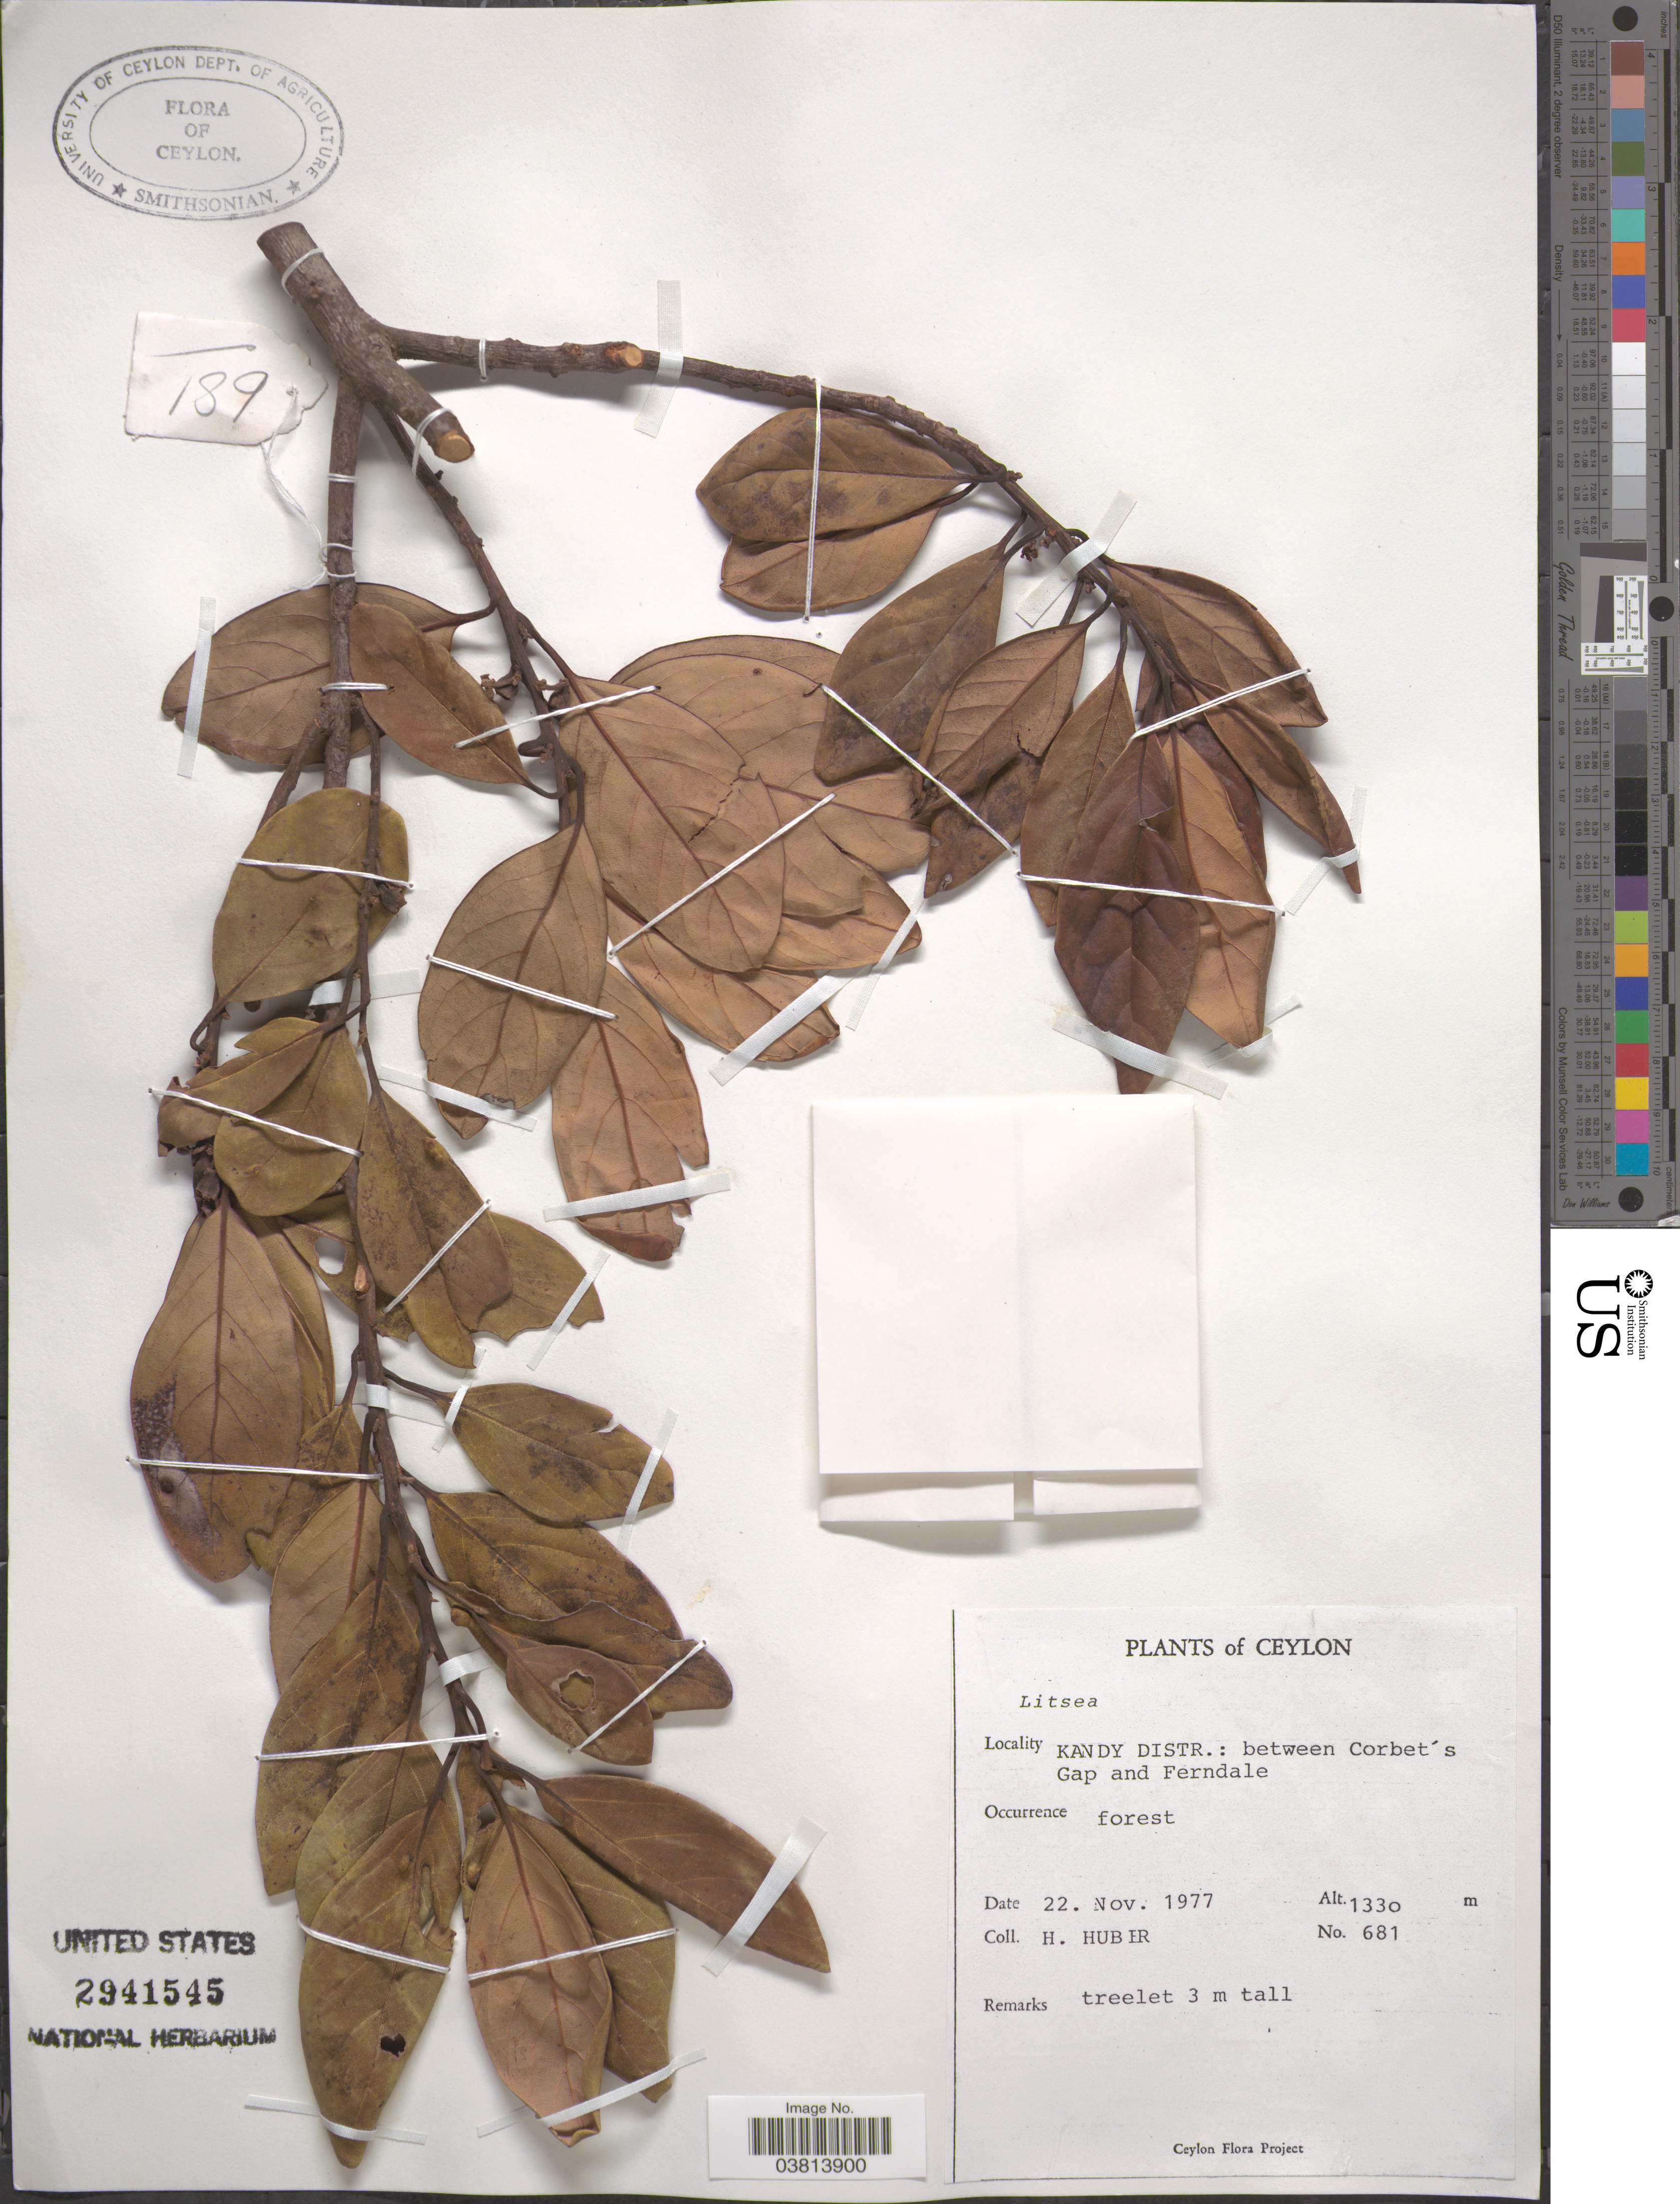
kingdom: Plantae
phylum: Tracheophyta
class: Magnoliopsida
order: Laurales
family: Lauraceae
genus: Litsea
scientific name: Litsea sp.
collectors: H. Huber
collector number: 681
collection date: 1977-11-22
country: Sri Lanka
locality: Ceylon. Kandy Distr.: between Corbet's Gap and Ferndale.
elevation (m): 1330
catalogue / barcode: US 2941545